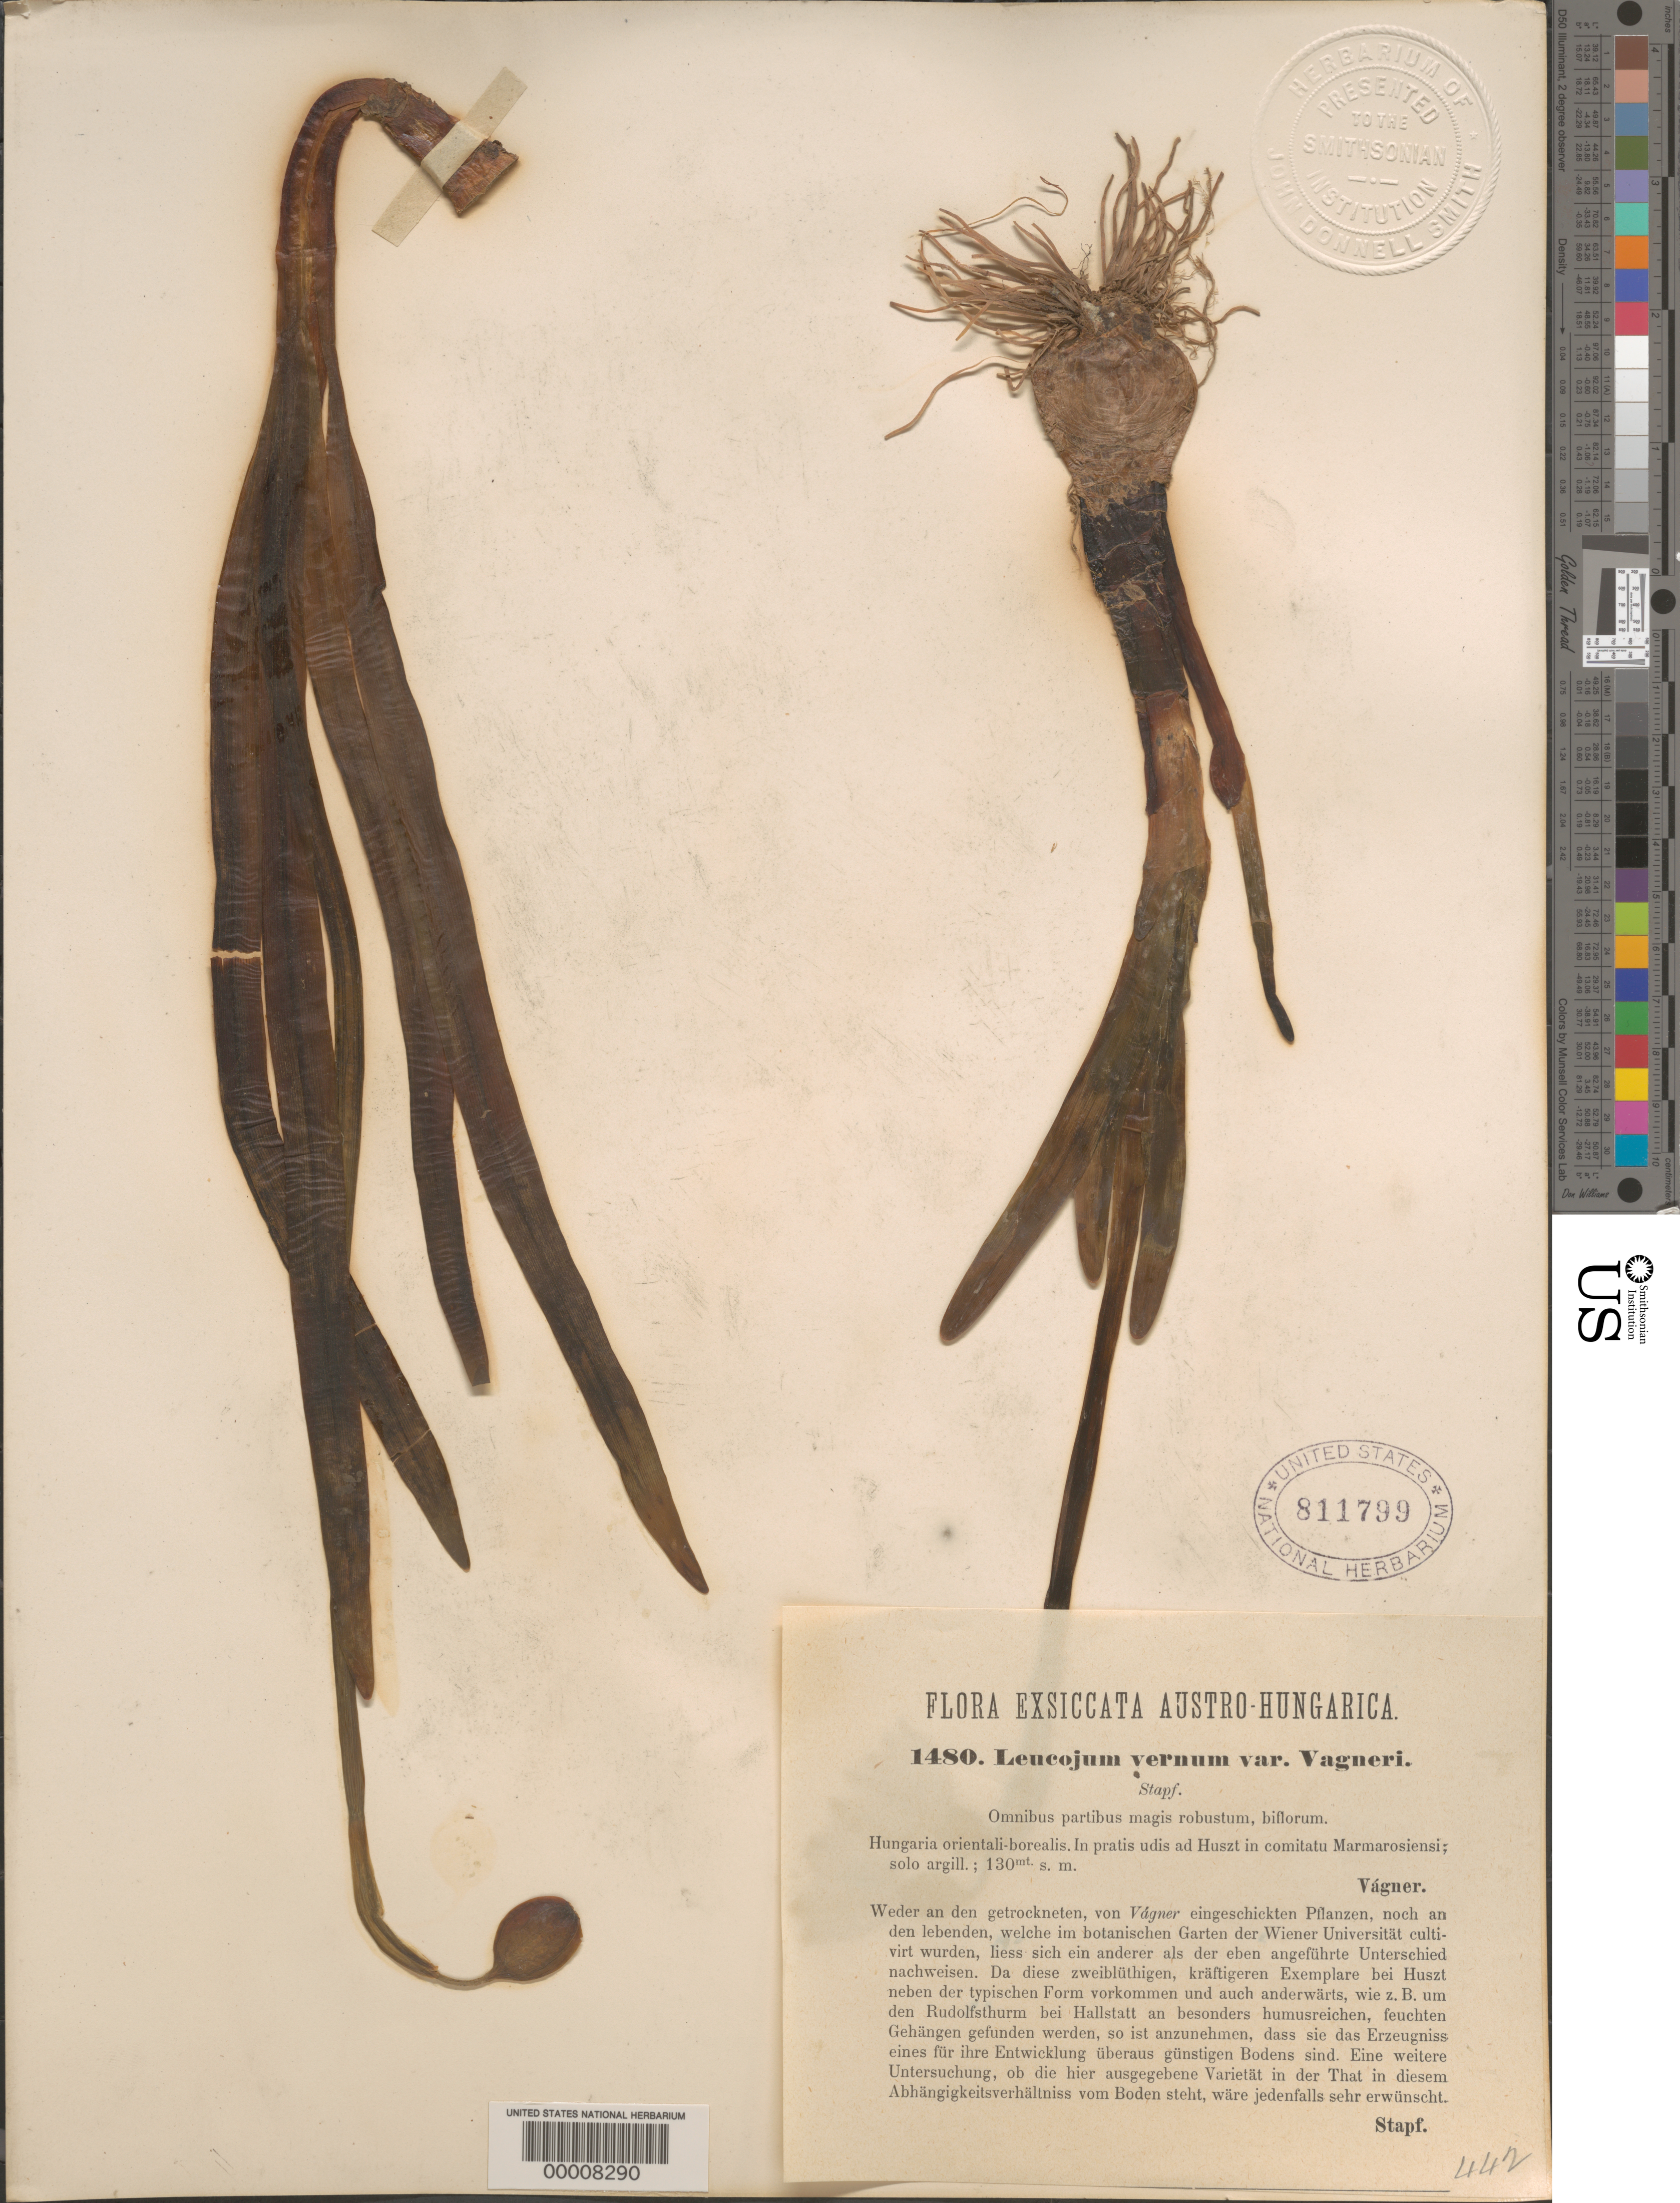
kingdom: Plantae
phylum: Tracheophyta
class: Liliopsida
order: Asparagales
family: Amaryllidaceae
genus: Leucojum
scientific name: Leucojum vernum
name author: L.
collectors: L. Vagner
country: Ukraine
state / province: Zakarpattya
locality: Huszt. [country originally recorded as Hungary.]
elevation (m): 130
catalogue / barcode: US 811799